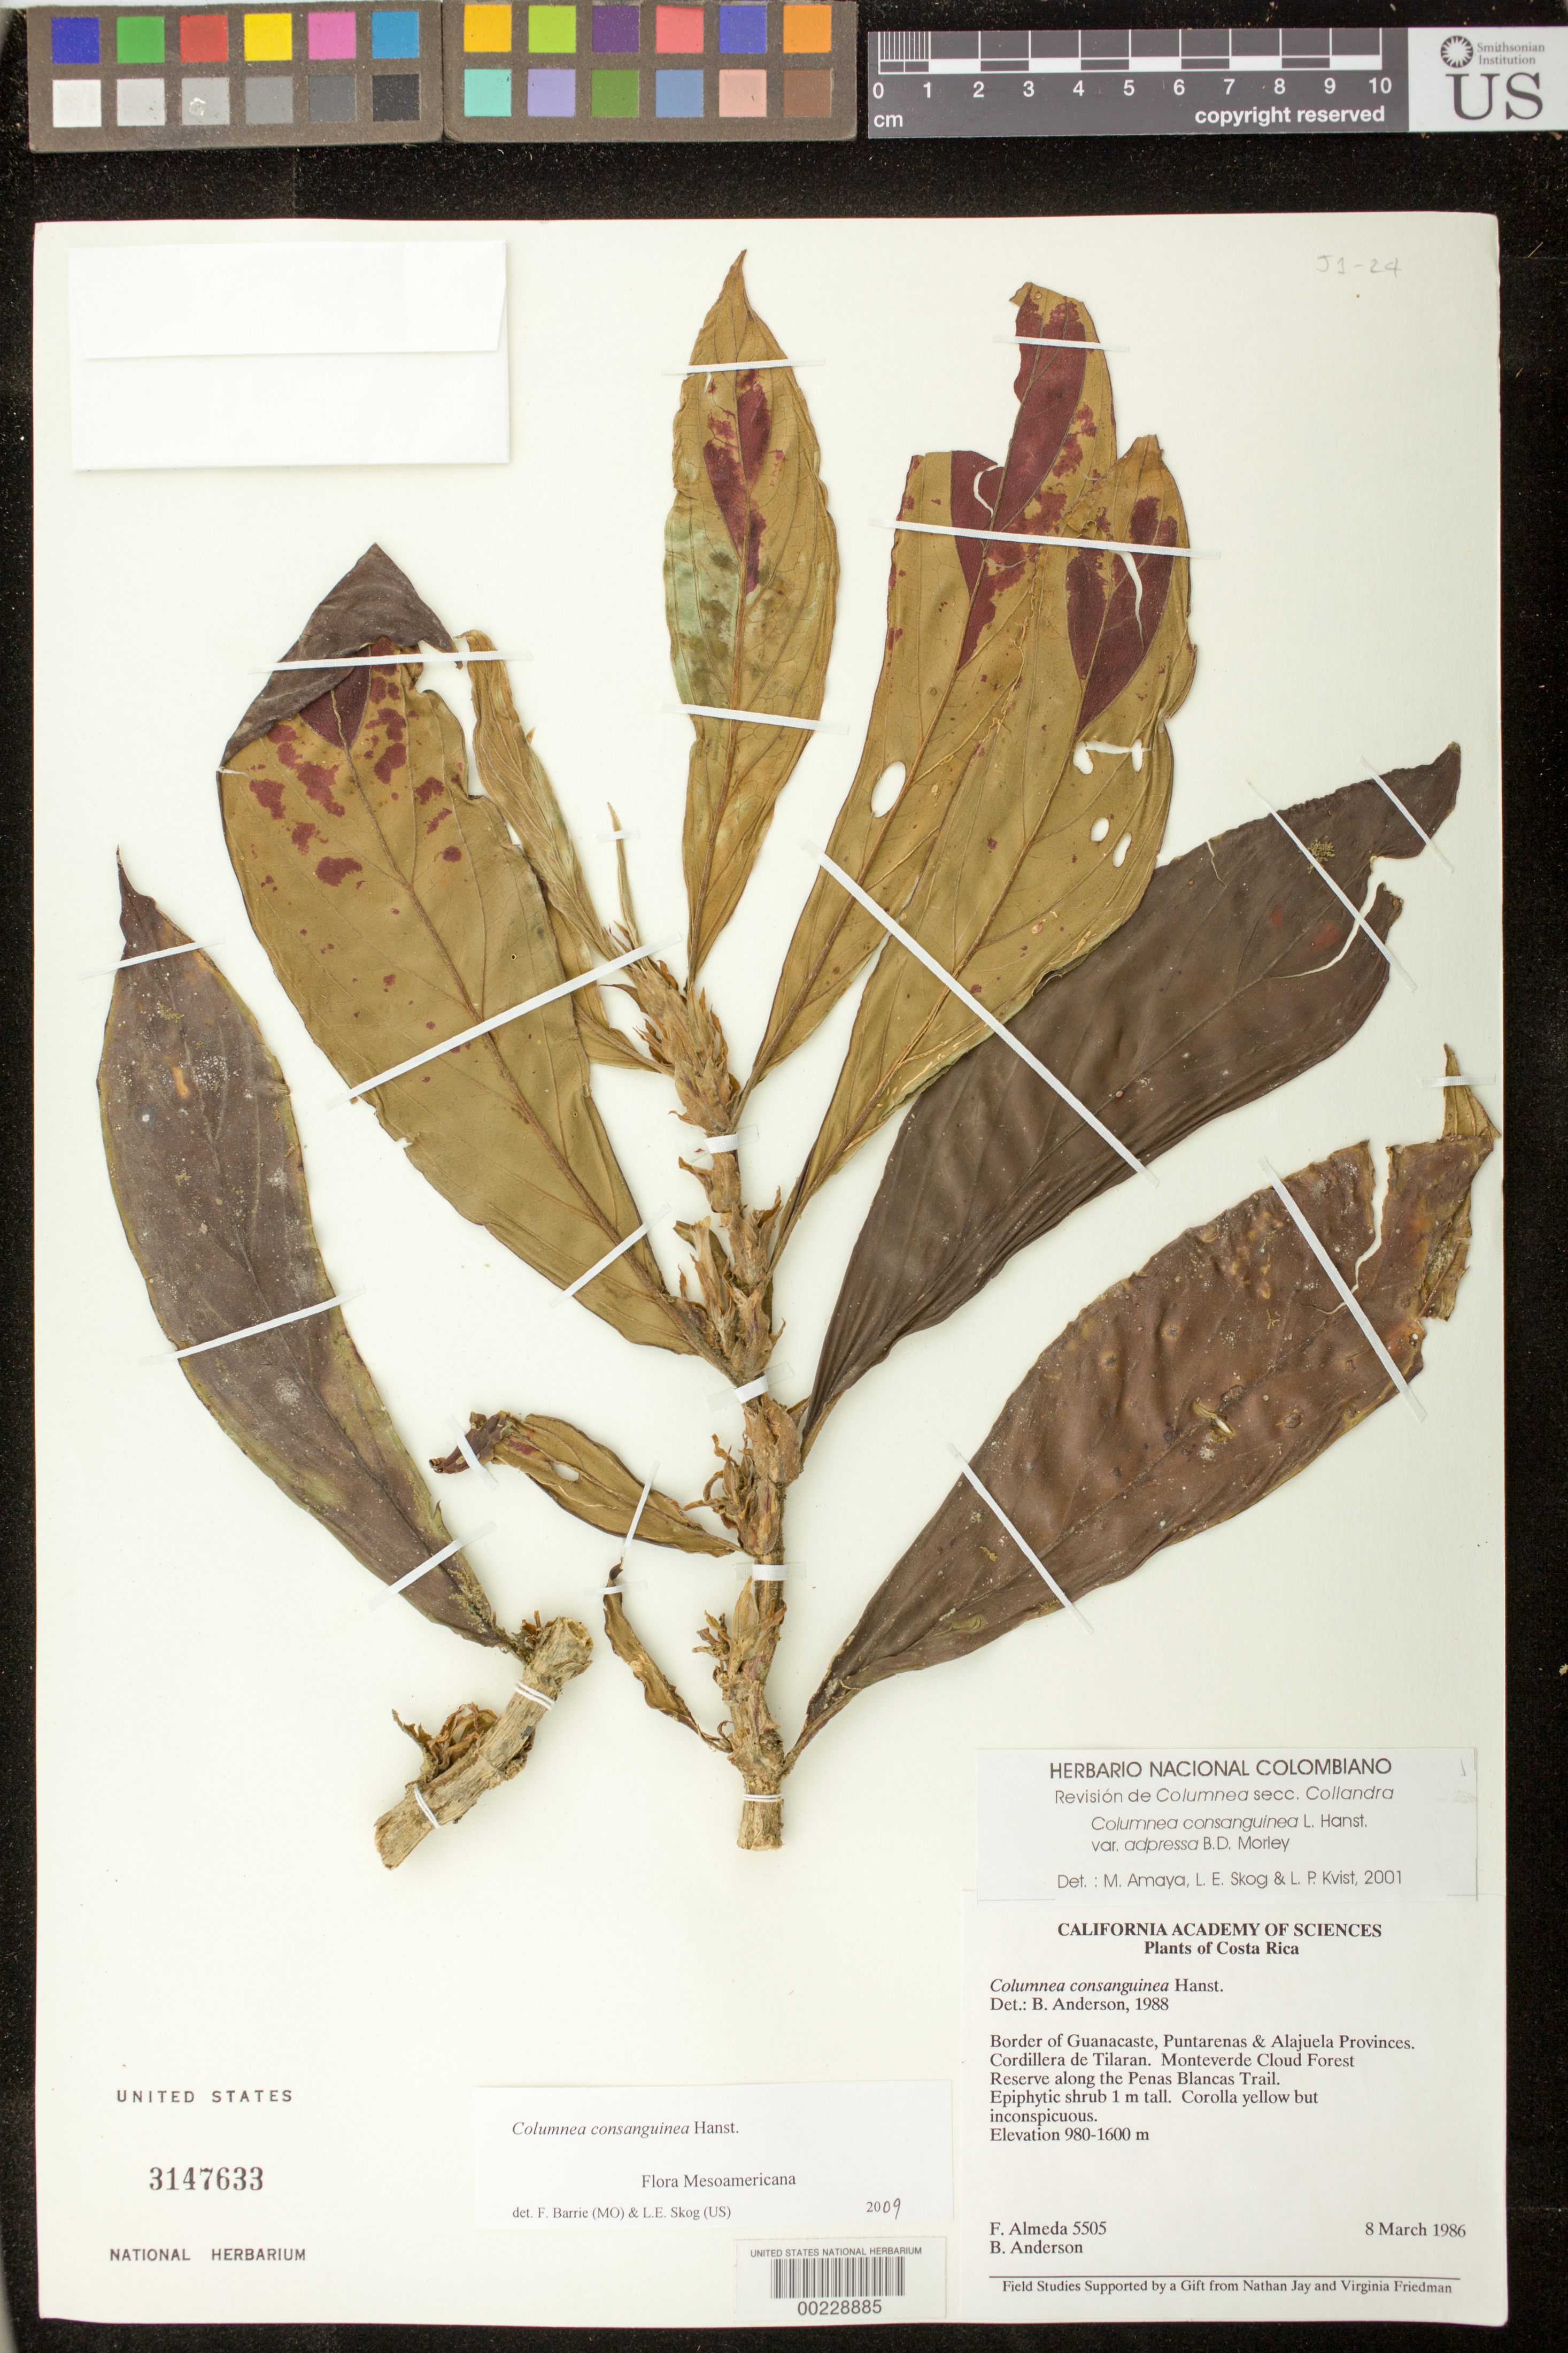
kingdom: Plantae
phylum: Tracheophyta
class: Magnoliopsida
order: Lamiales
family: Gesneriaceae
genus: Columnea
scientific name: Columnea consanguinea var. adpressa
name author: B.D. Morley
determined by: Amaya-Márquez, M.; et al.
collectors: F. Almeda & B. Anderson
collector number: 5505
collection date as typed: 08 Mar 1986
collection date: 1986-03-08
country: Costa Rica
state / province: Guanacaste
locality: Border of Guanacaste, Puntarenas & Alajuela provs, Cordillera de Tilaran, Monteverde Cloud Forest Reserve along the Penas Blancas Trail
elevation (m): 980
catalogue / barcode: US 3147633